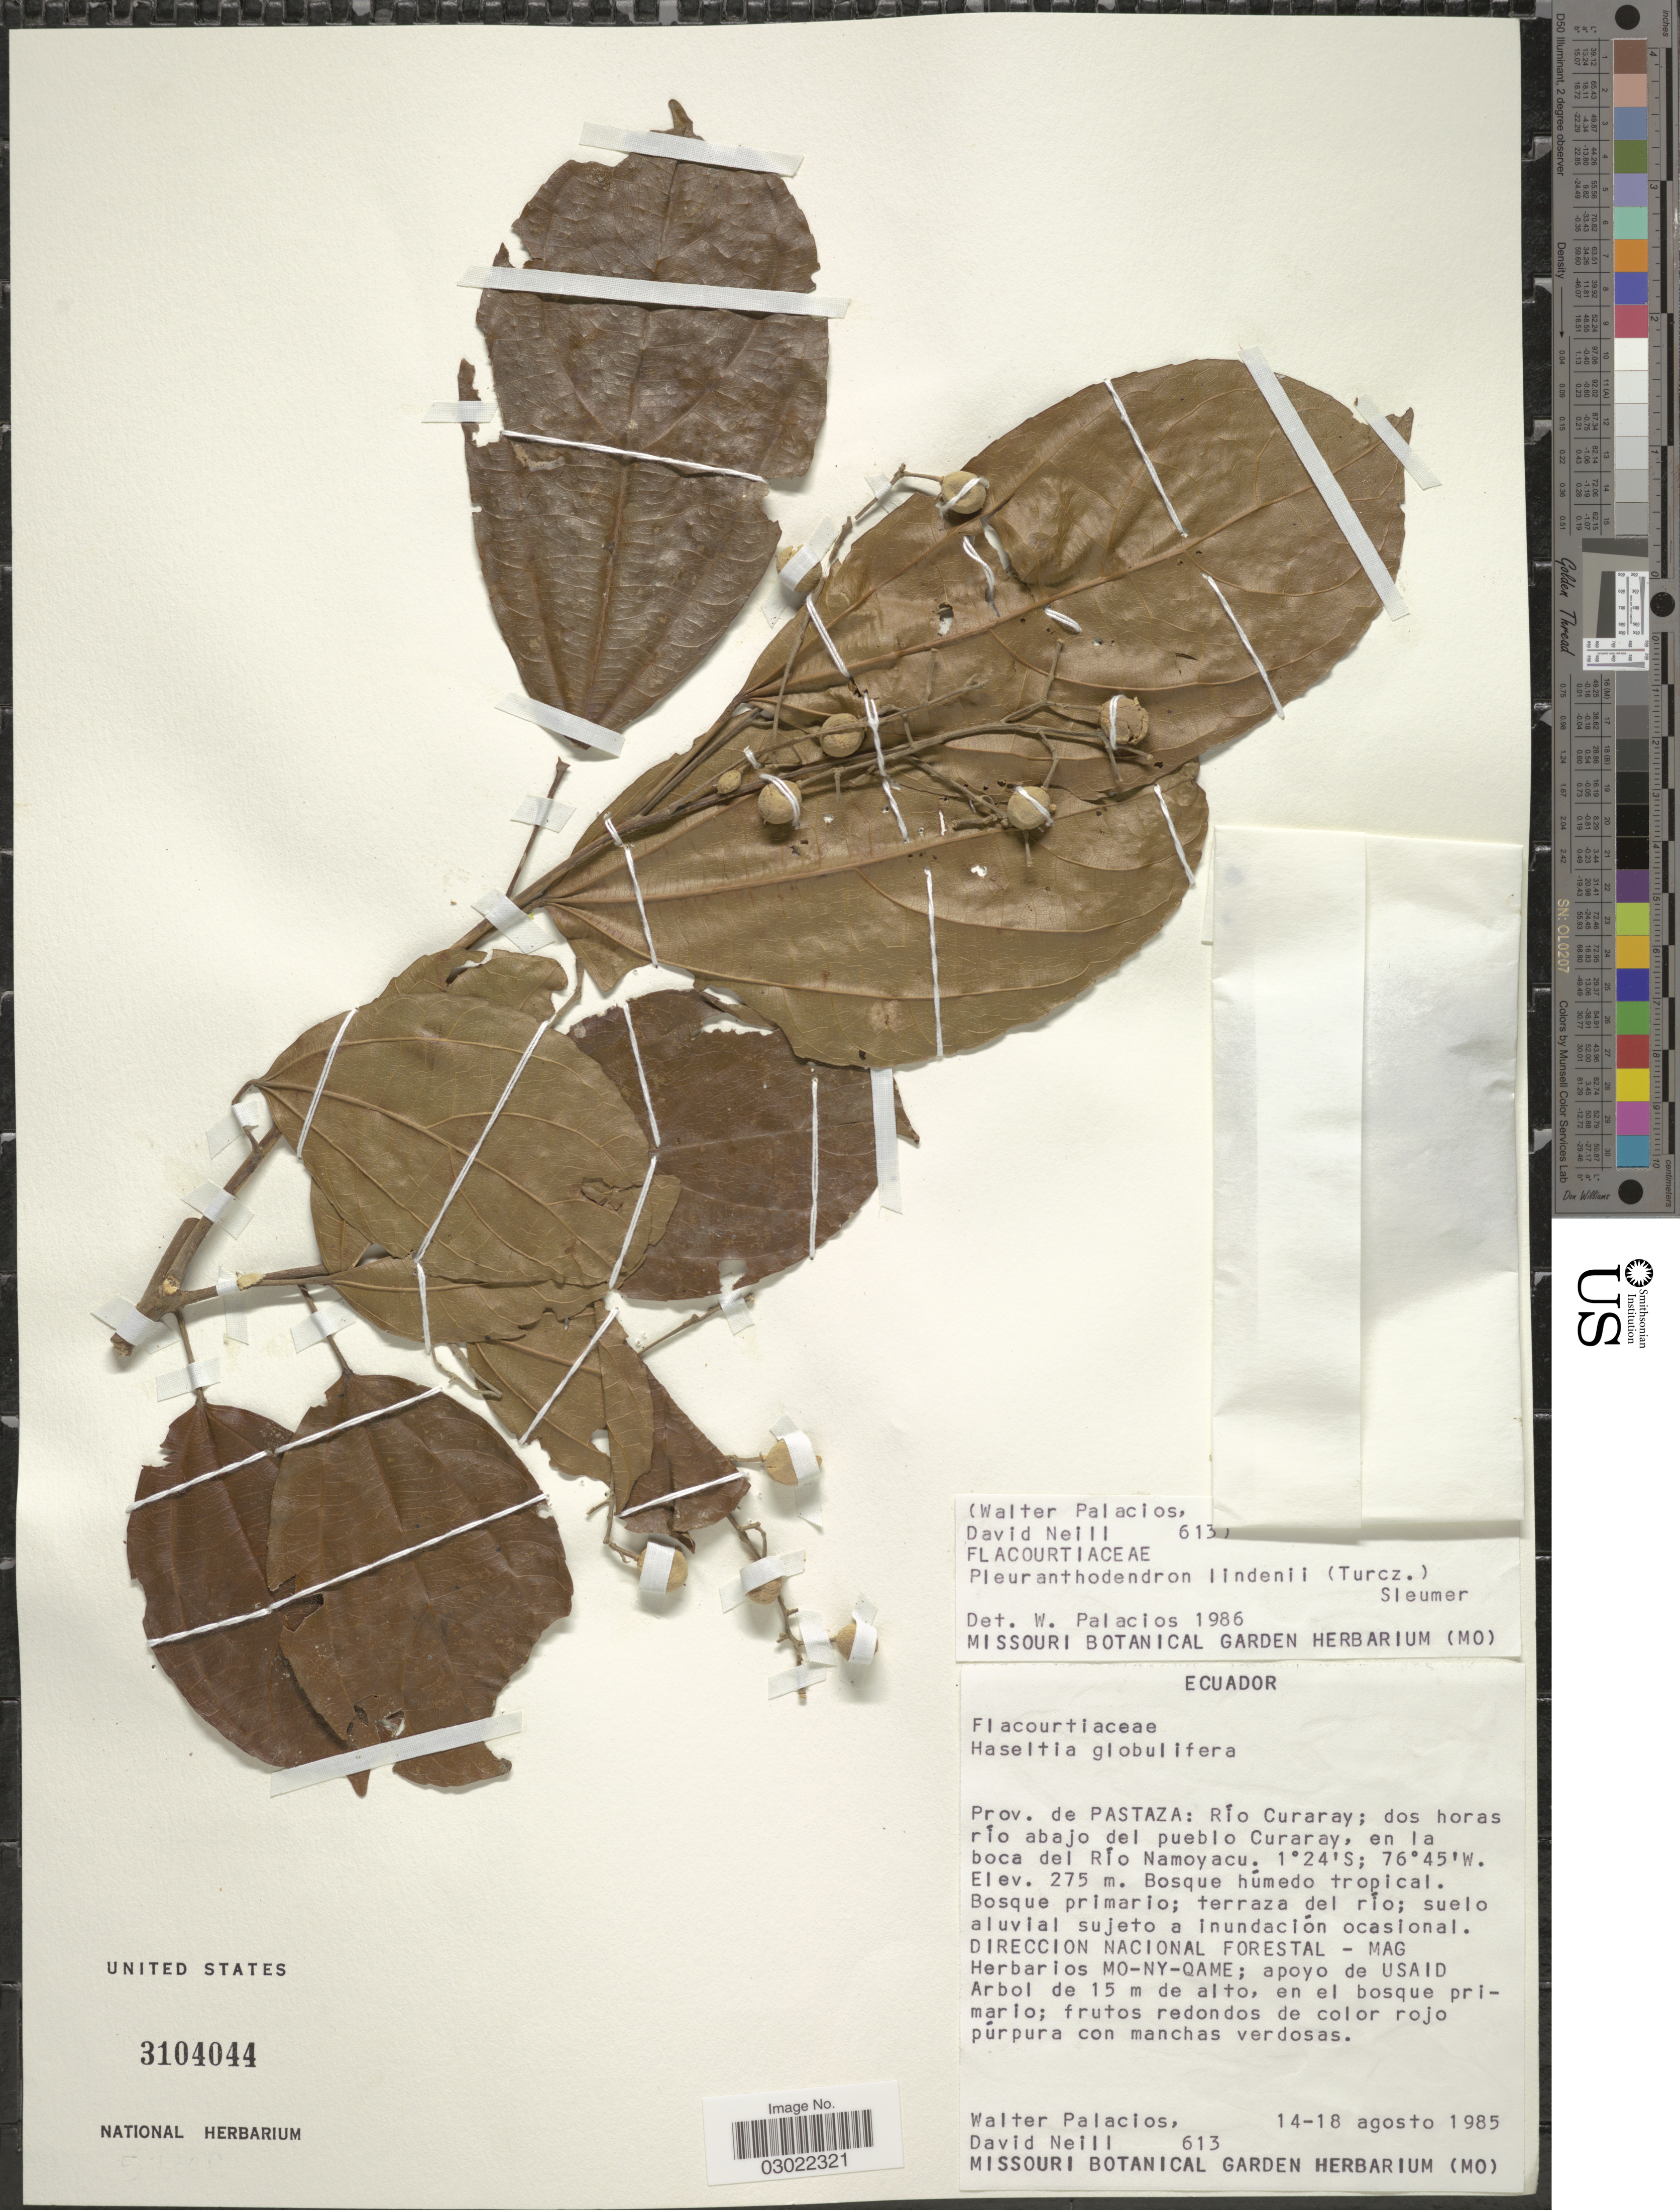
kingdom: Plantae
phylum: Tracheophyta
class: Magnoliopsida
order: Malpighiales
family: Salicaceae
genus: Pleuranthodendron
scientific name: Pleuranthodendron lindenii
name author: (Turcz.) Sleumer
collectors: W. Palacios & D. Neill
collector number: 613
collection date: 1985-08-14/1985-08-18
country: Ecuador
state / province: Pastaza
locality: Prov. de Pastaza: Río Curaray; dos horas río abajo del pueblo Curaray, en la boca del Río Namoyacu.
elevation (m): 275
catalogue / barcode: US 3104044